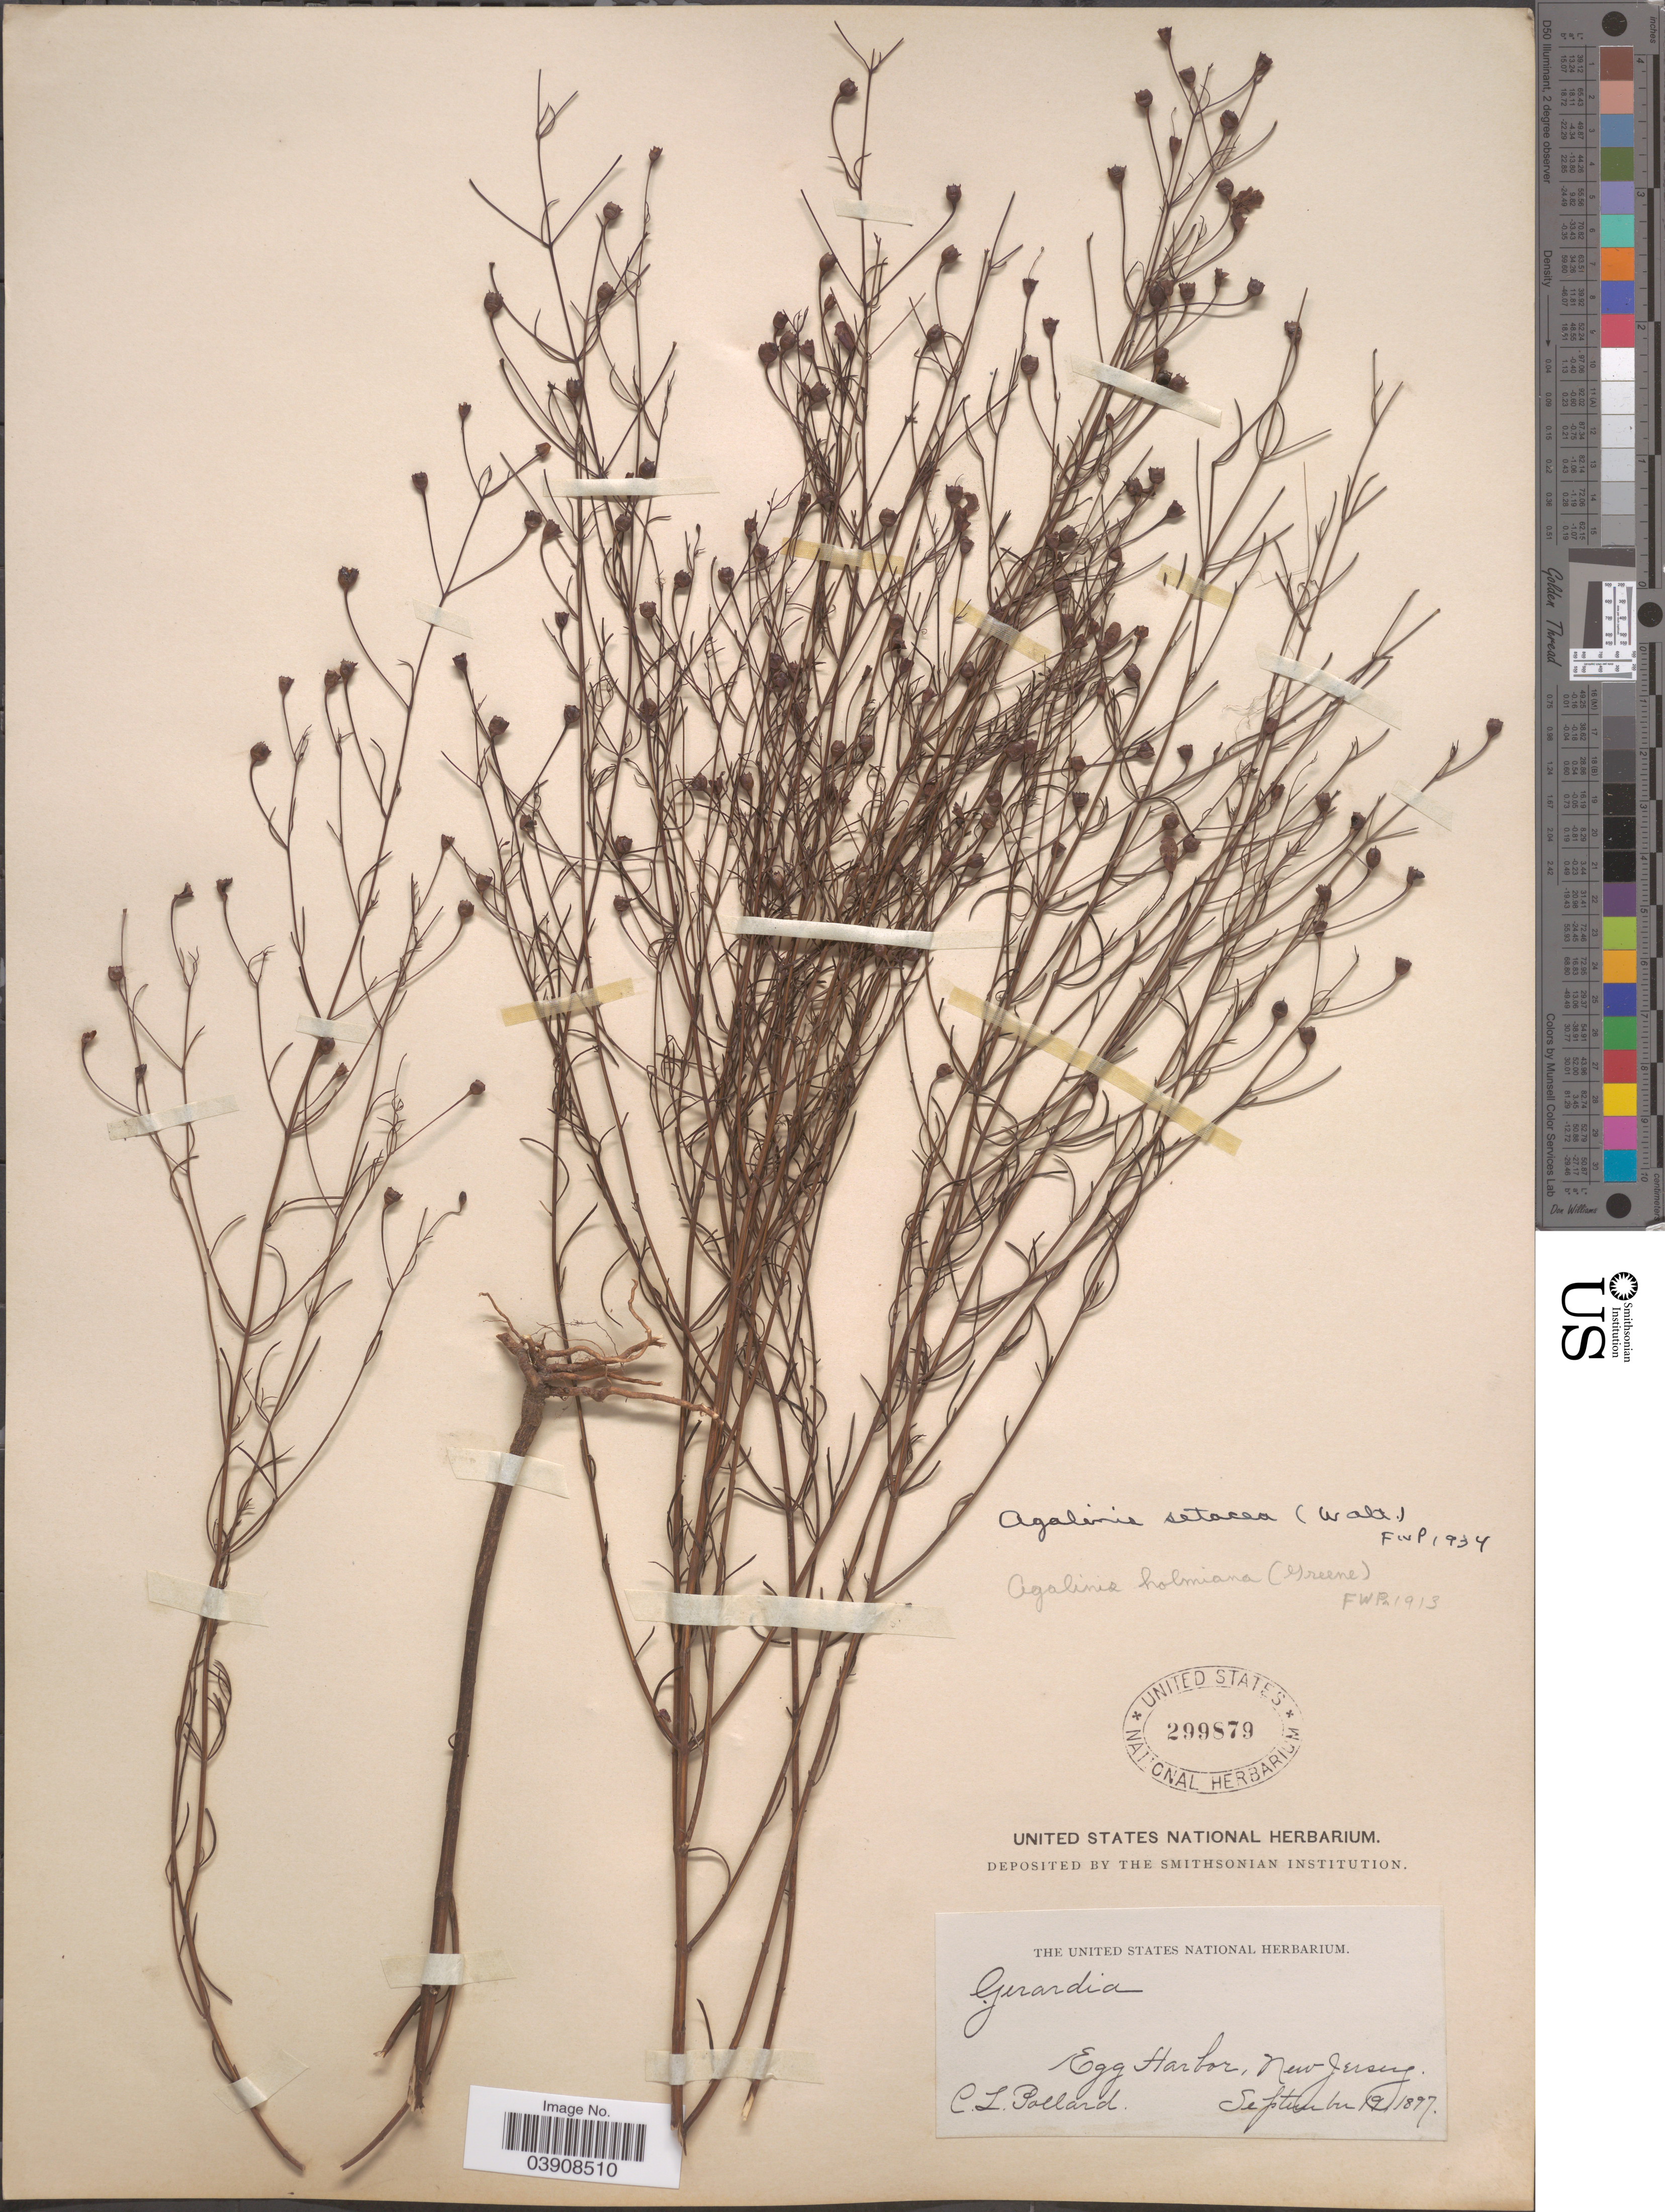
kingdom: Plantae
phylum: Tracheophyta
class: Magnoliopsida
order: Lamiales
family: Orobanchaceae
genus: Agalinis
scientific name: Agalinis setacea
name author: (J.F. Gmel.) Raf.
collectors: C. L. Pollard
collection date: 1897-09-19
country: United States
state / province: New Jersey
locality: Egg Harbor.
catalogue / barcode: US 299879